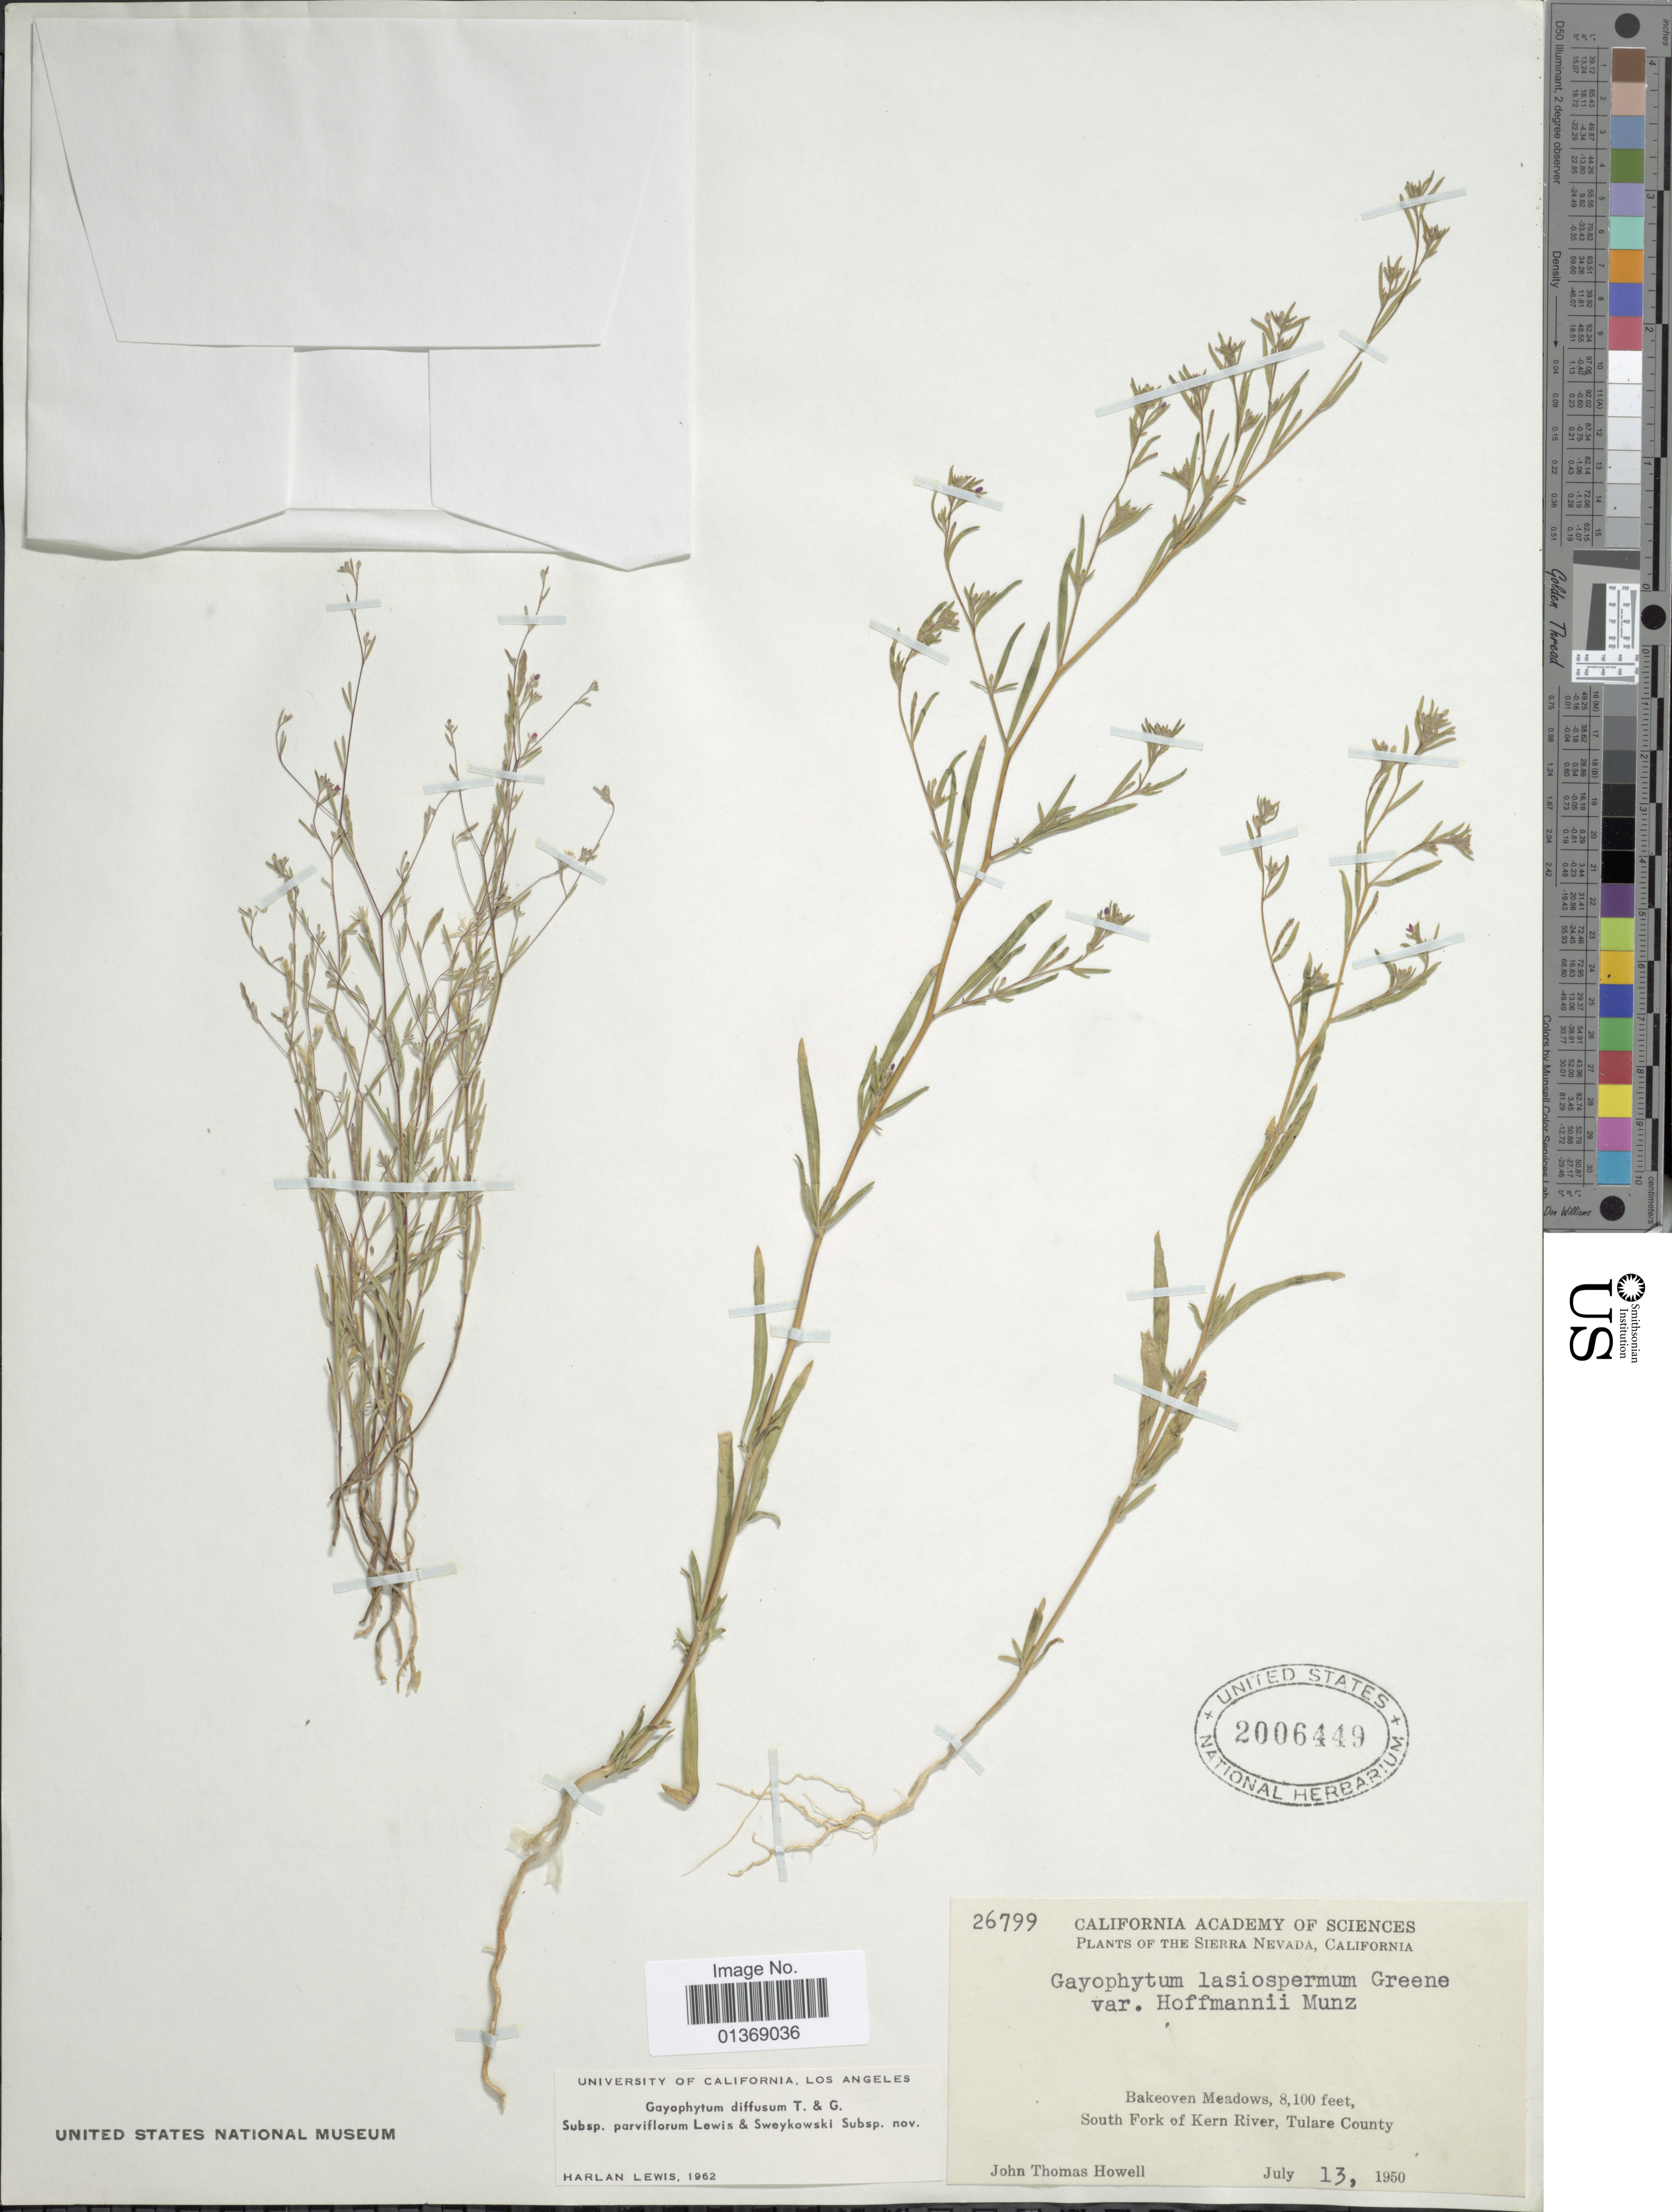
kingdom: Plantae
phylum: Tracheophyta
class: Magnoliopsida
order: Myrtales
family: Onagraceae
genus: Gayophytum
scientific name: Gayophytum diffusum subsp. parviflorum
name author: F. H. Lewis & Szweyk.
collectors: J. T. Howell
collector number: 26799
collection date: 1950-07-13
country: United States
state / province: California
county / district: Tulare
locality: Sierra Nevada, Bakeoven Meadows, South Fork of Kern River, Tulare County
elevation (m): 2469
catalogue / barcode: US 2006449